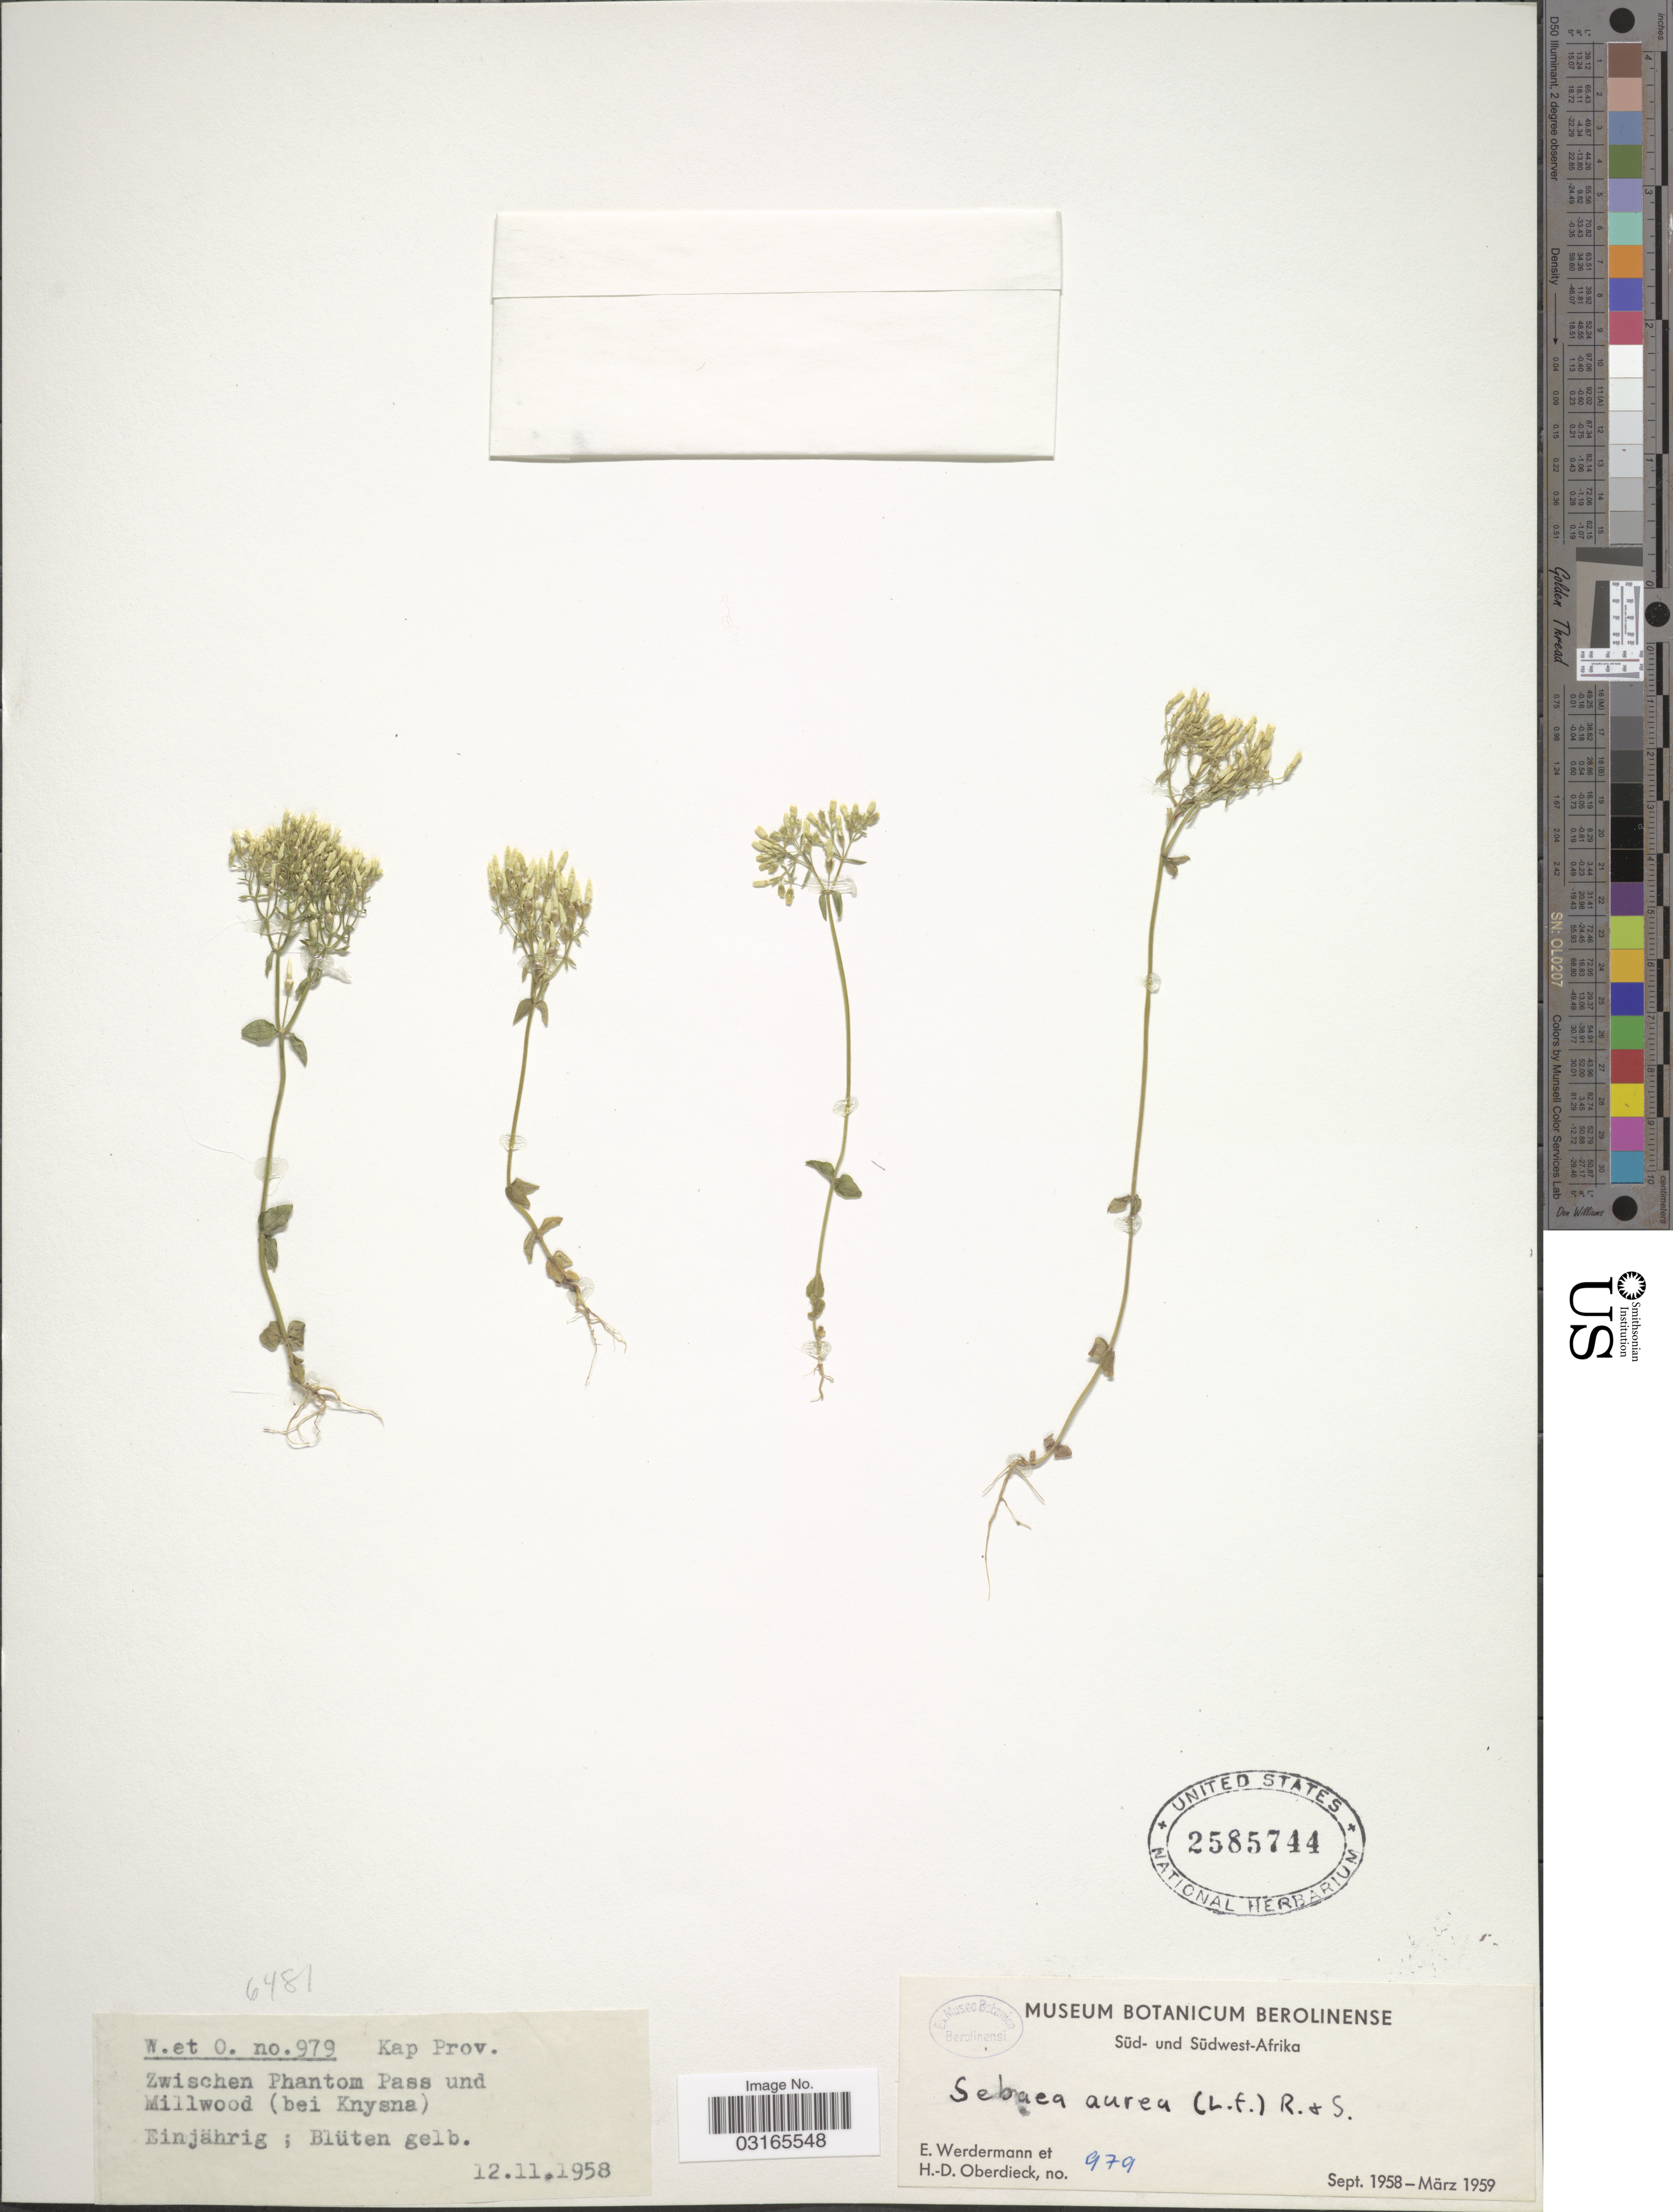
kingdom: Plantae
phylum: Tracheophyta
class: Magnoliopsida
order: Gentianales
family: Gentianaceae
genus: Sebaea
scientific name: Sebaea aurea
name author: (L. f.) A. Roem. & Schult.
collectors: E. Werdermann & H. Oberdieck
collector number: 979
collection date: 1958-09/1959-03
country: South Africa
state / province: Western Cape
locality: Kap Prov. Zwischen Phantom Pass und Millwood (bei Knysna).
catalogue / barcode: US 2585744